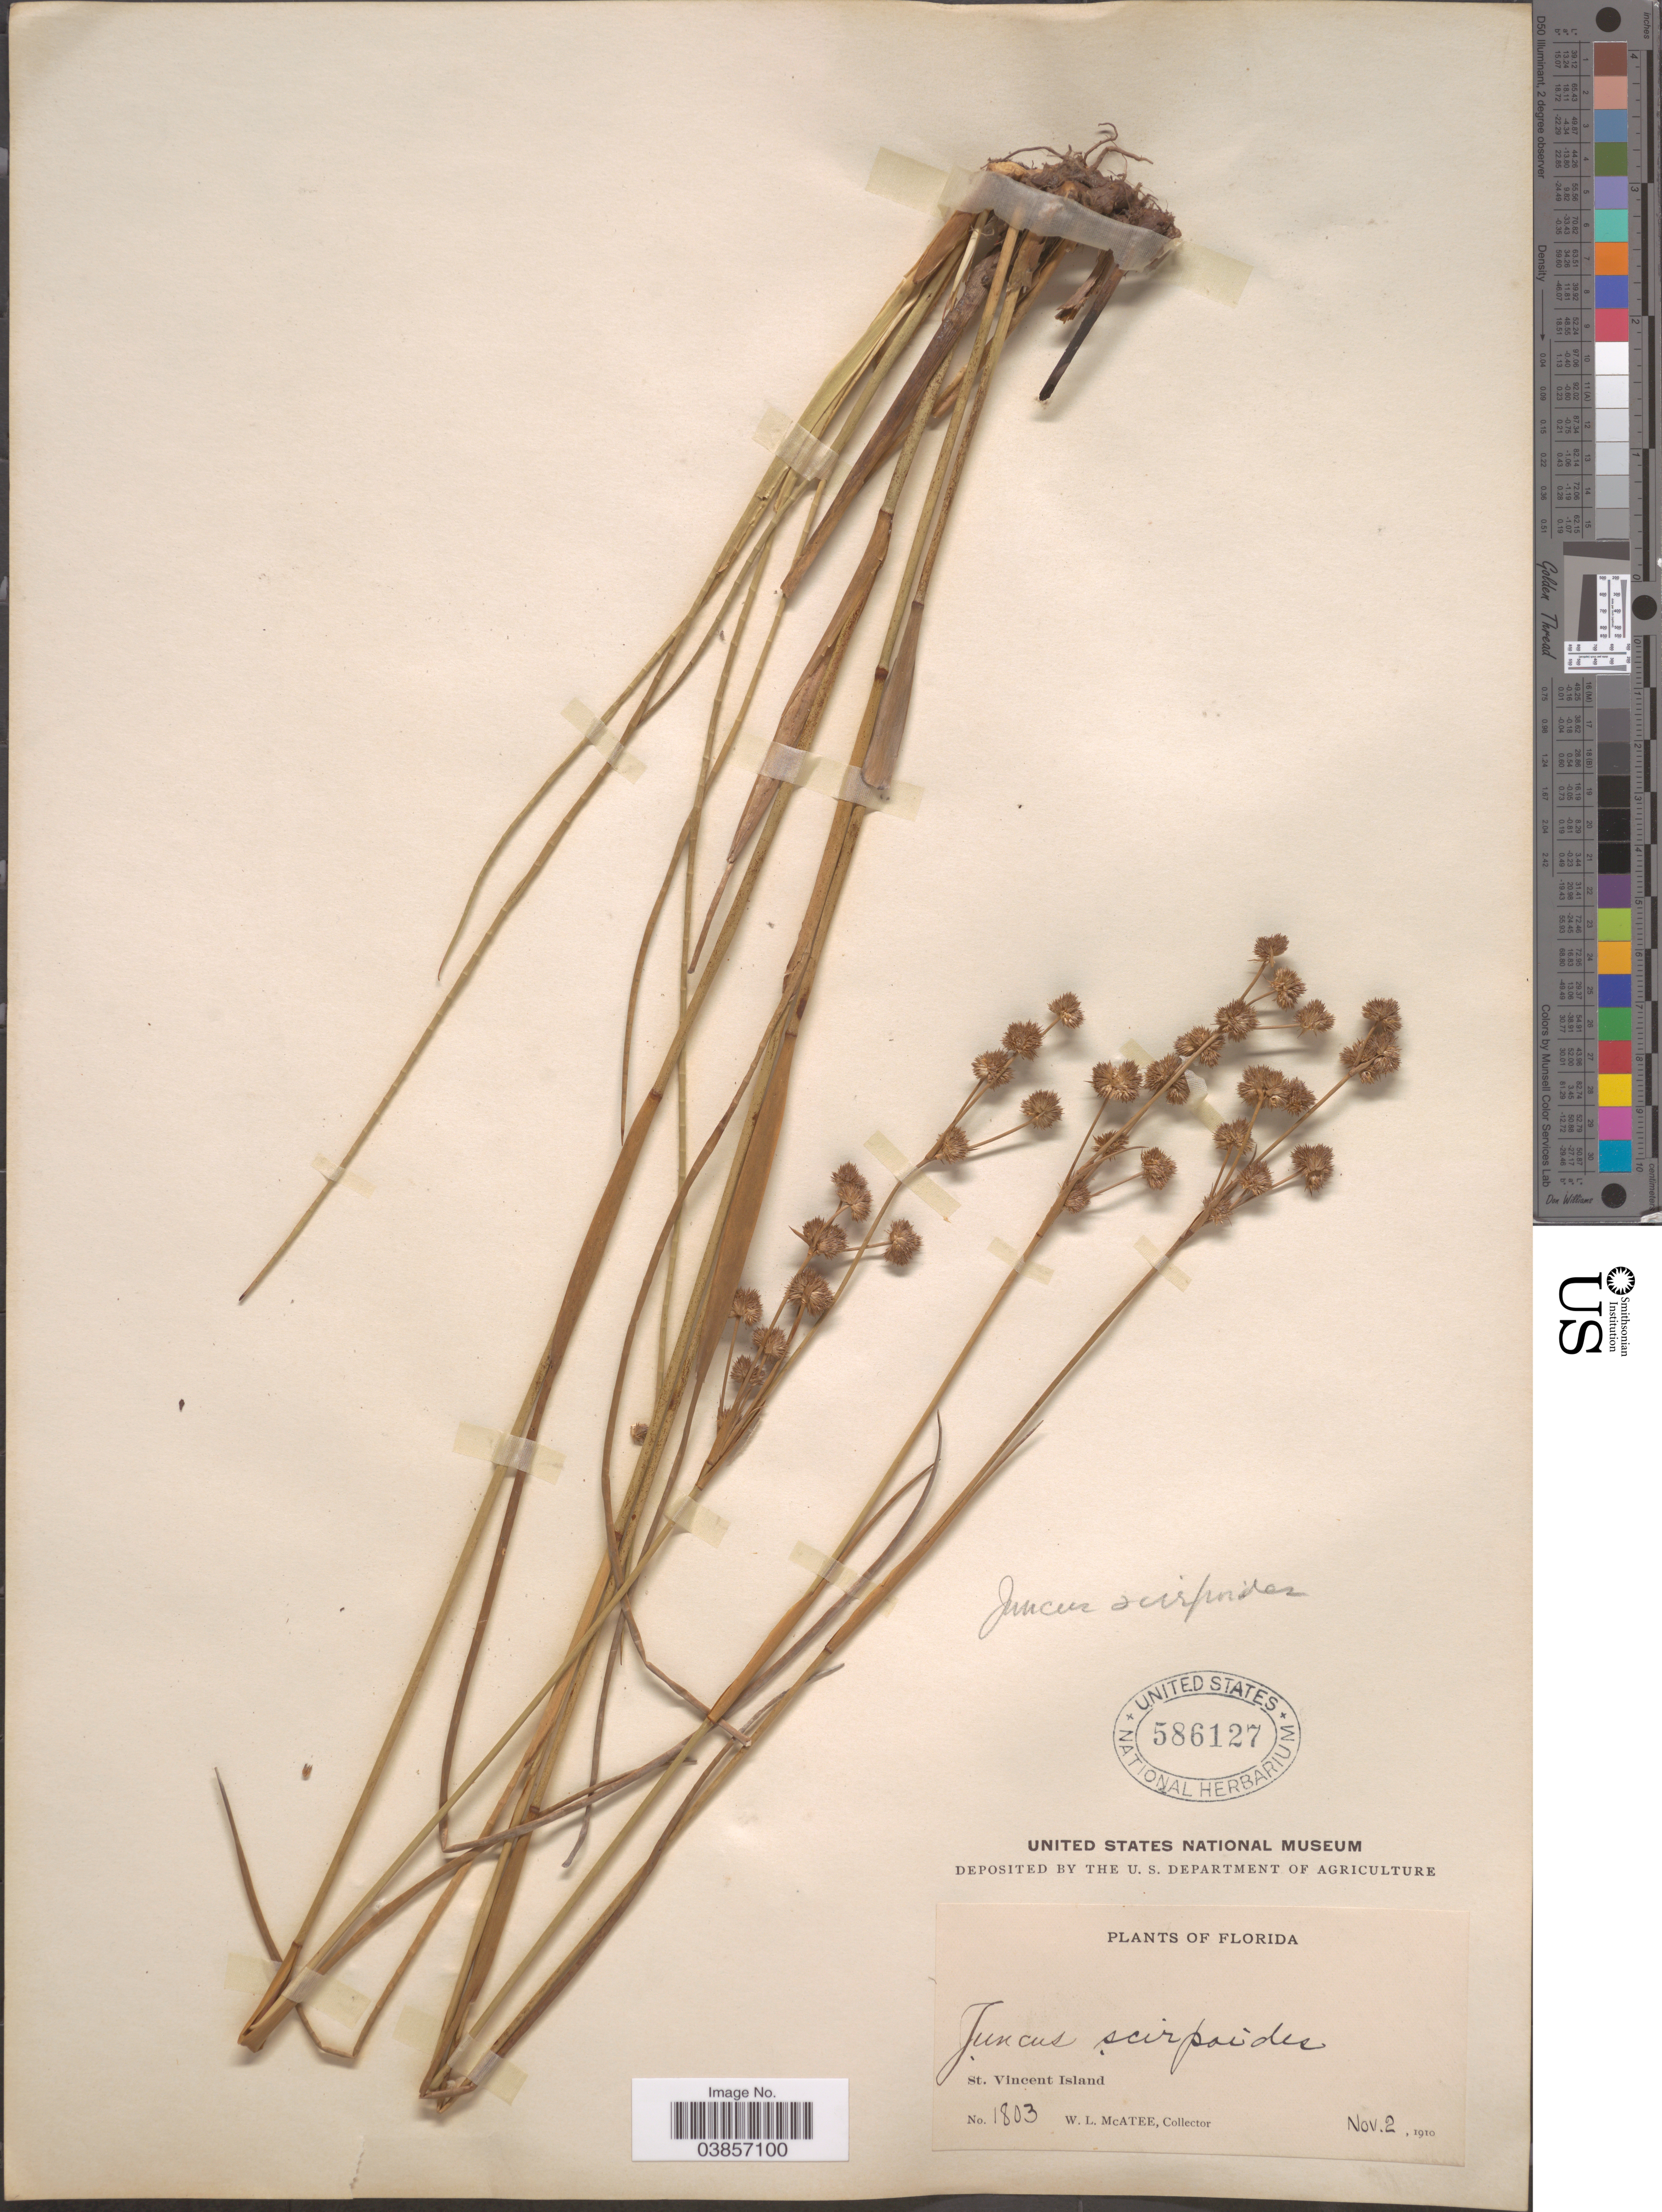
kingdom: Plantae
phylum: Tracheophyta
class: Liliopsida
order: Poales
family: Juncaceae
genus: Juncus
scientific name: Juncus scirpoides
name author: Lam.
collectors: W. McAtee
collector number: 1803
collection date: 1910-11-02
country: United States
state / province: Florida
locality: St. Vincent Island.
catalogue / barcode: US 586127